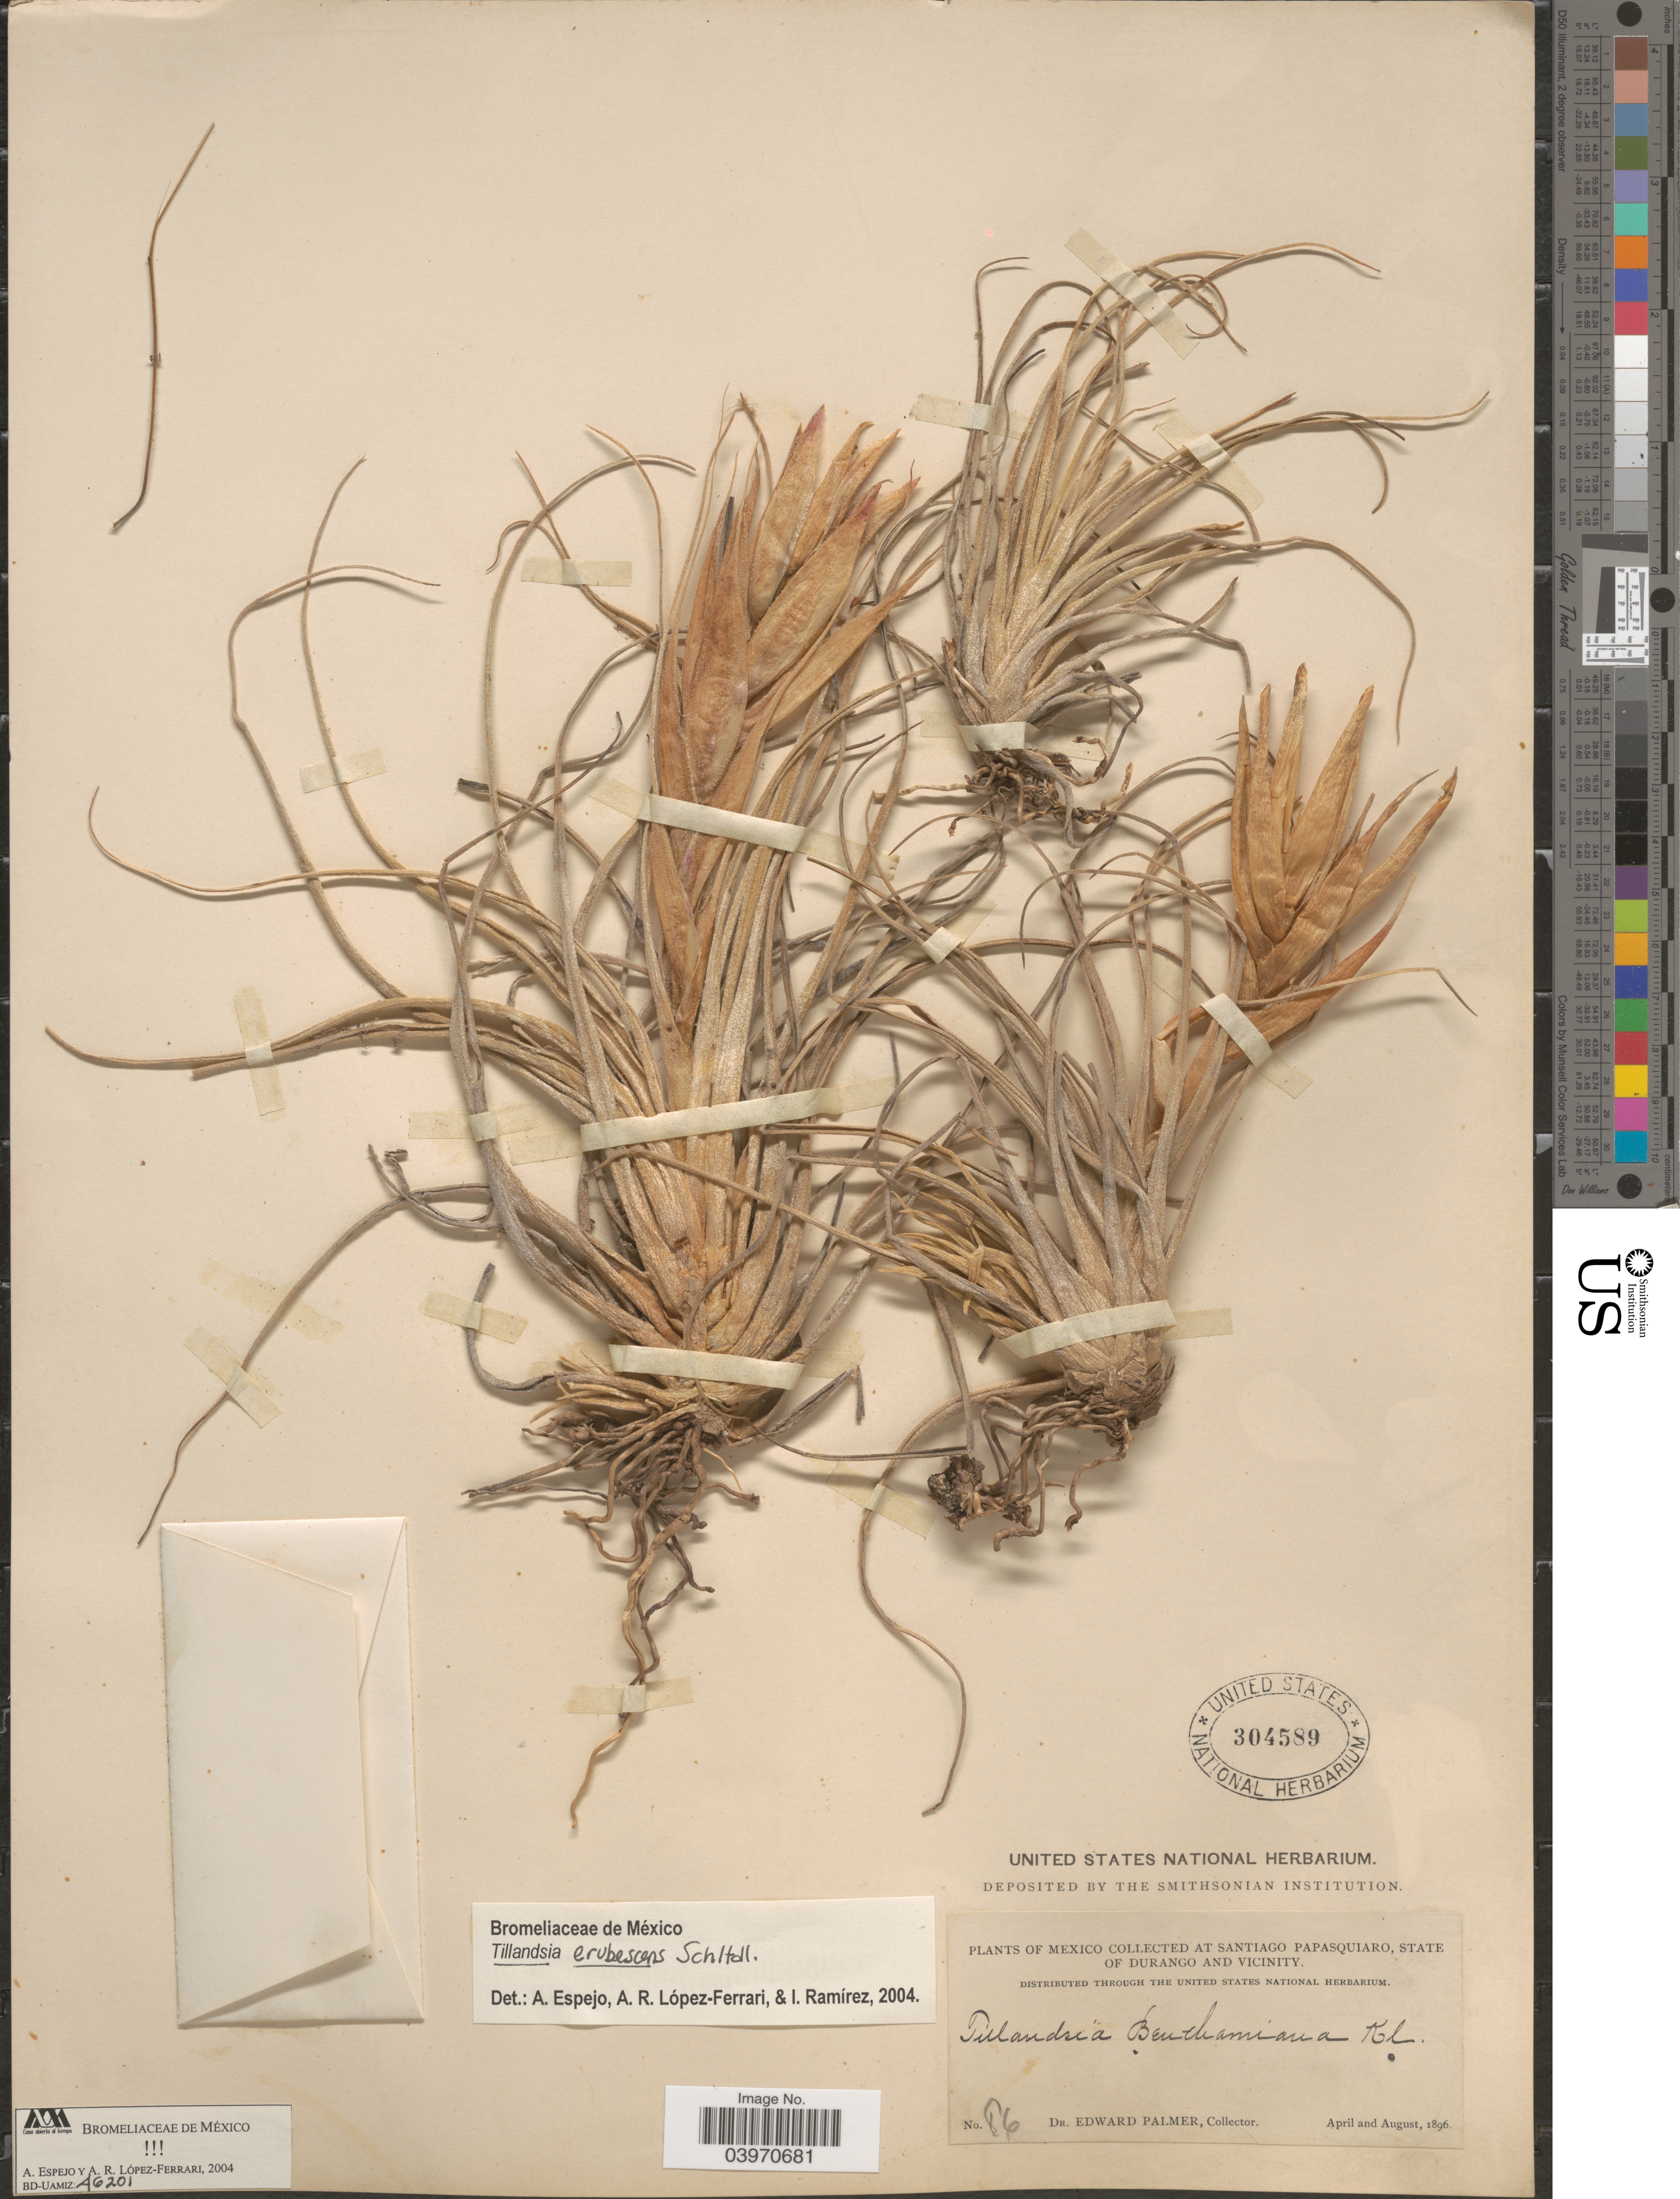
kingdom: Plantae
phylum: Tracheophyta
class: Liliopsida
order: Poales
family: Bromeliaceae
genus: Tillandsia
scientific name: Tillandsia erubescens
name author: Schltdl.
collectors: E. Palmer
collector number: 86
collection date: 1896-04/1896-08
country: Mexico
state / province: Durango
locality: At Santiago Papasquiaro, State of Durango and Vicinity.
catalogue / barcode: US 304589